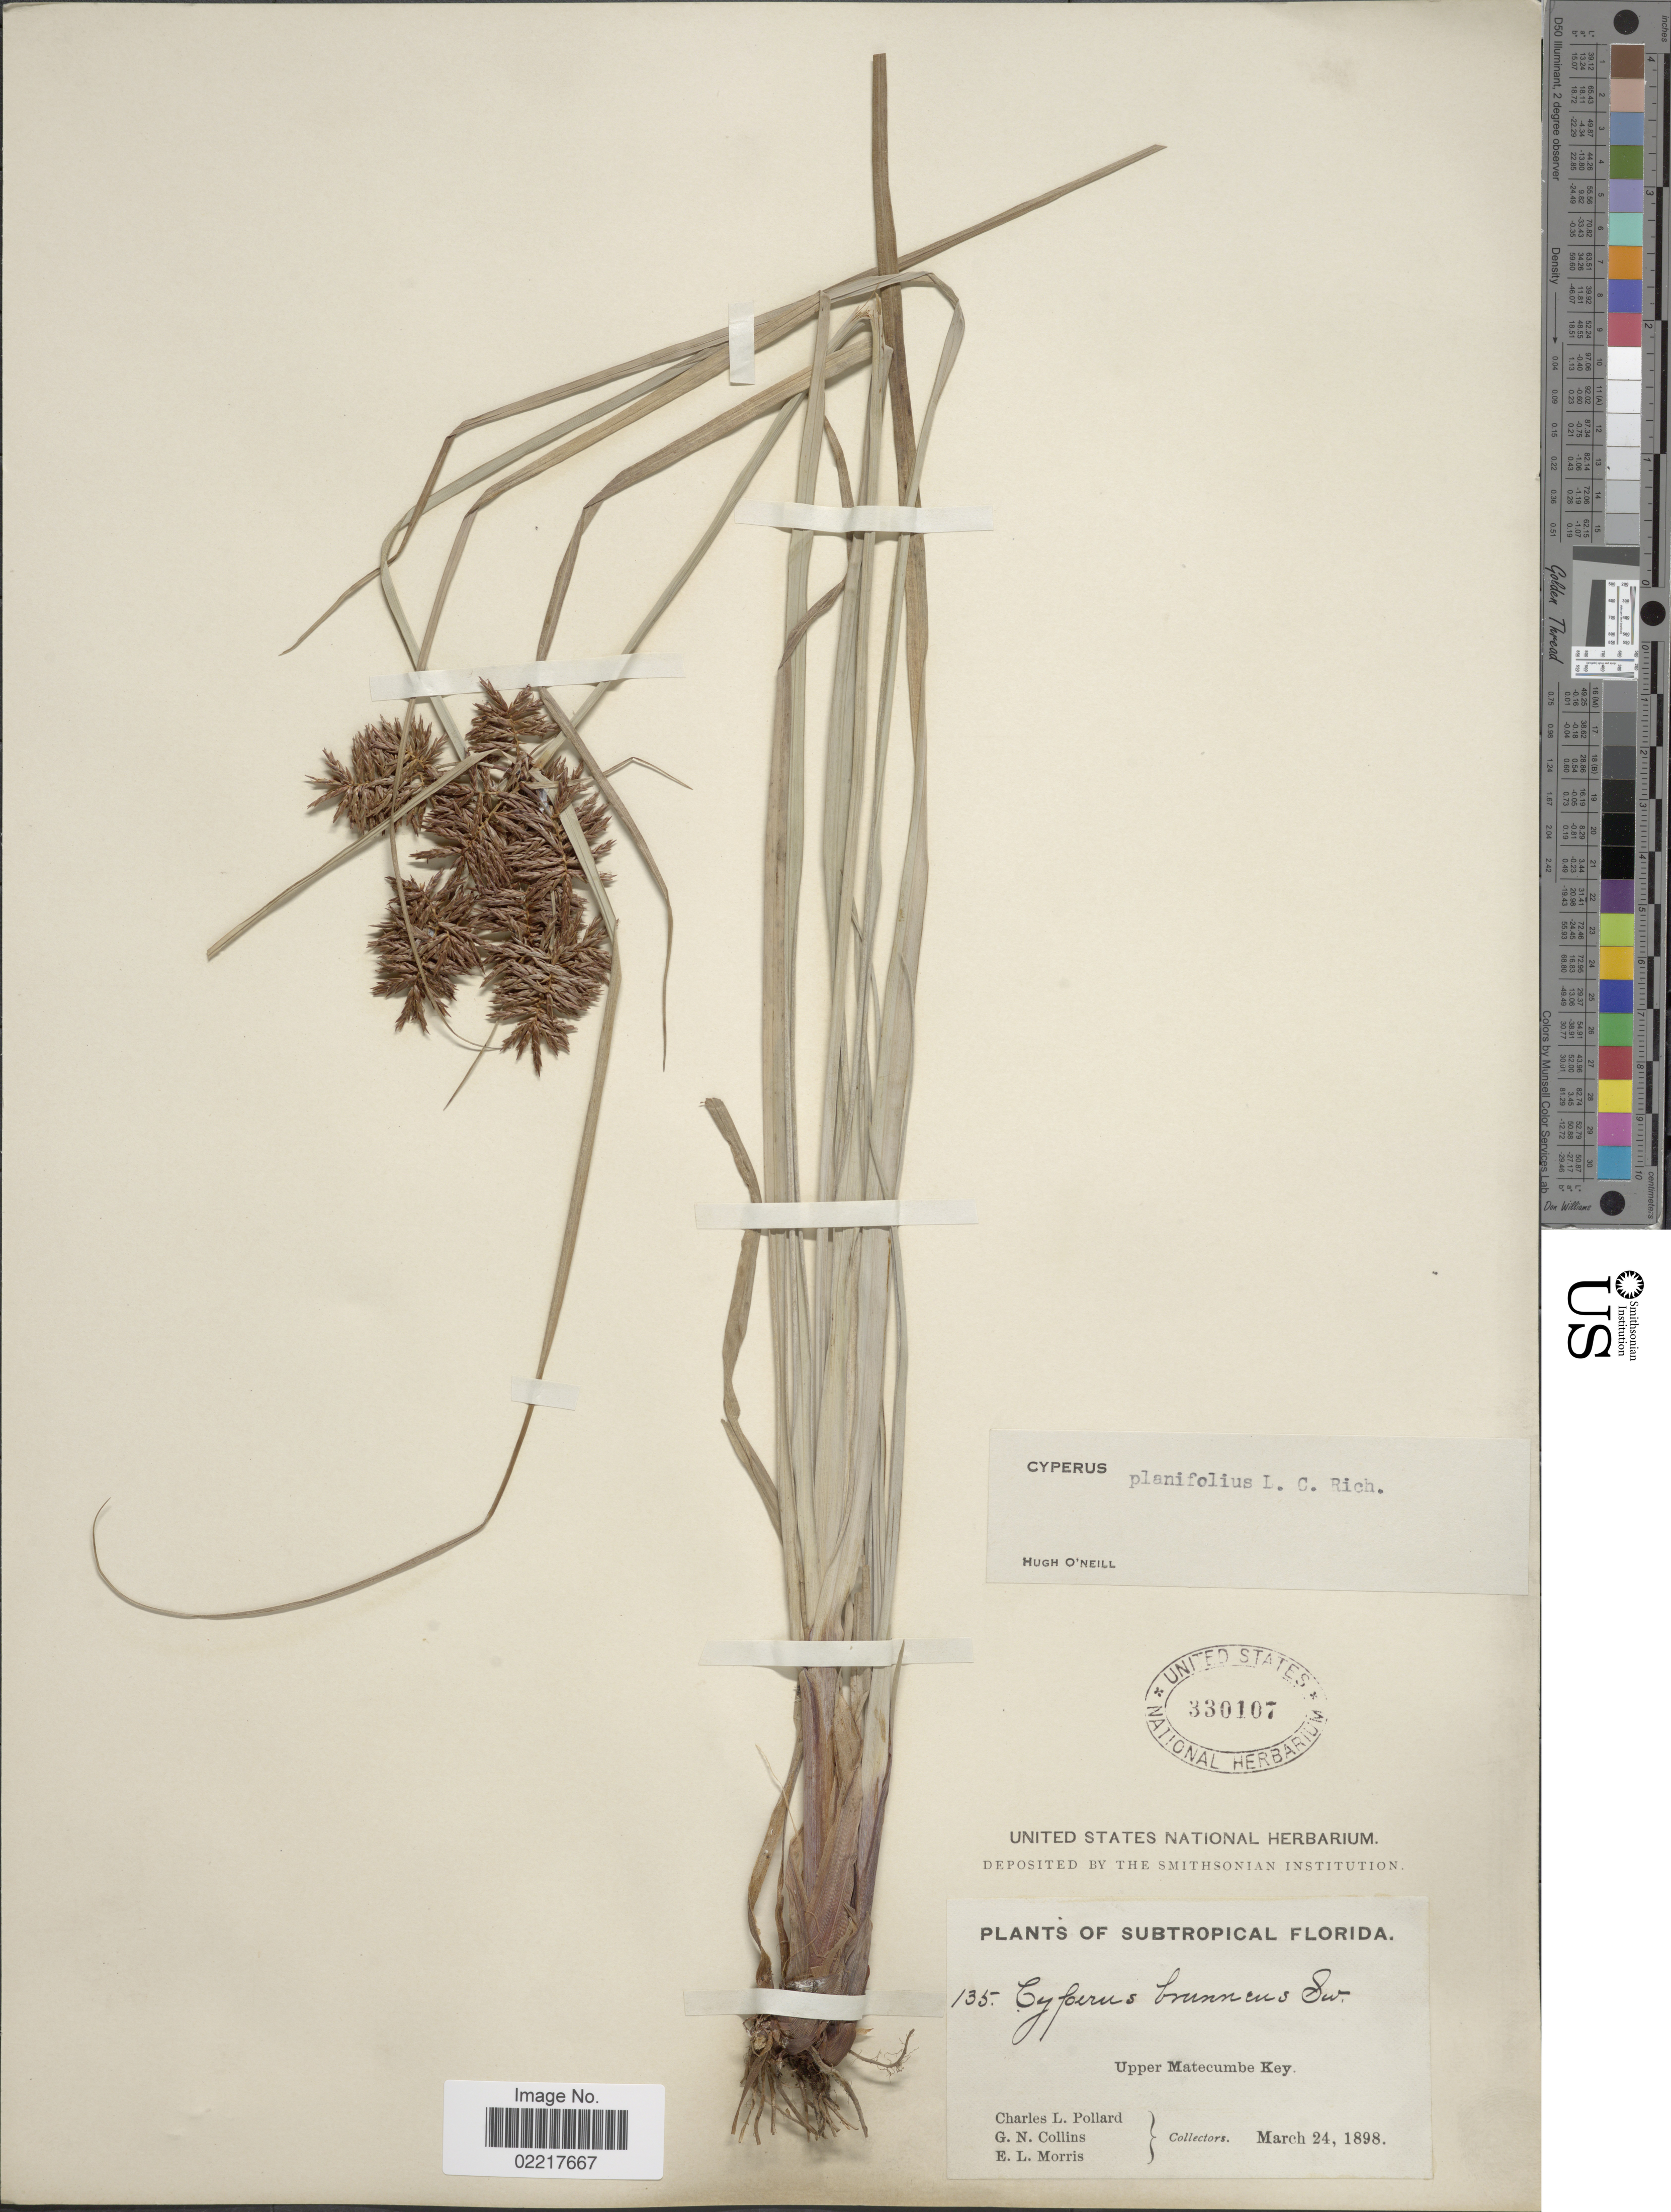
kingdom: Plantae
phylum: Tracheophyta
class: Liliopsida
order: Poales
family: Cyperaceae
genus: Cyperus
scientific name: Cyperus planifolius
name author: Rich.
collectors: C. L. Pollard, G. Collins & E. Morris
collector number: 135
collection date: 1898-03-24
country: United States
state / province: Florida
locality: Upper Matecumbe Key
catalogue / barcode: US 330107